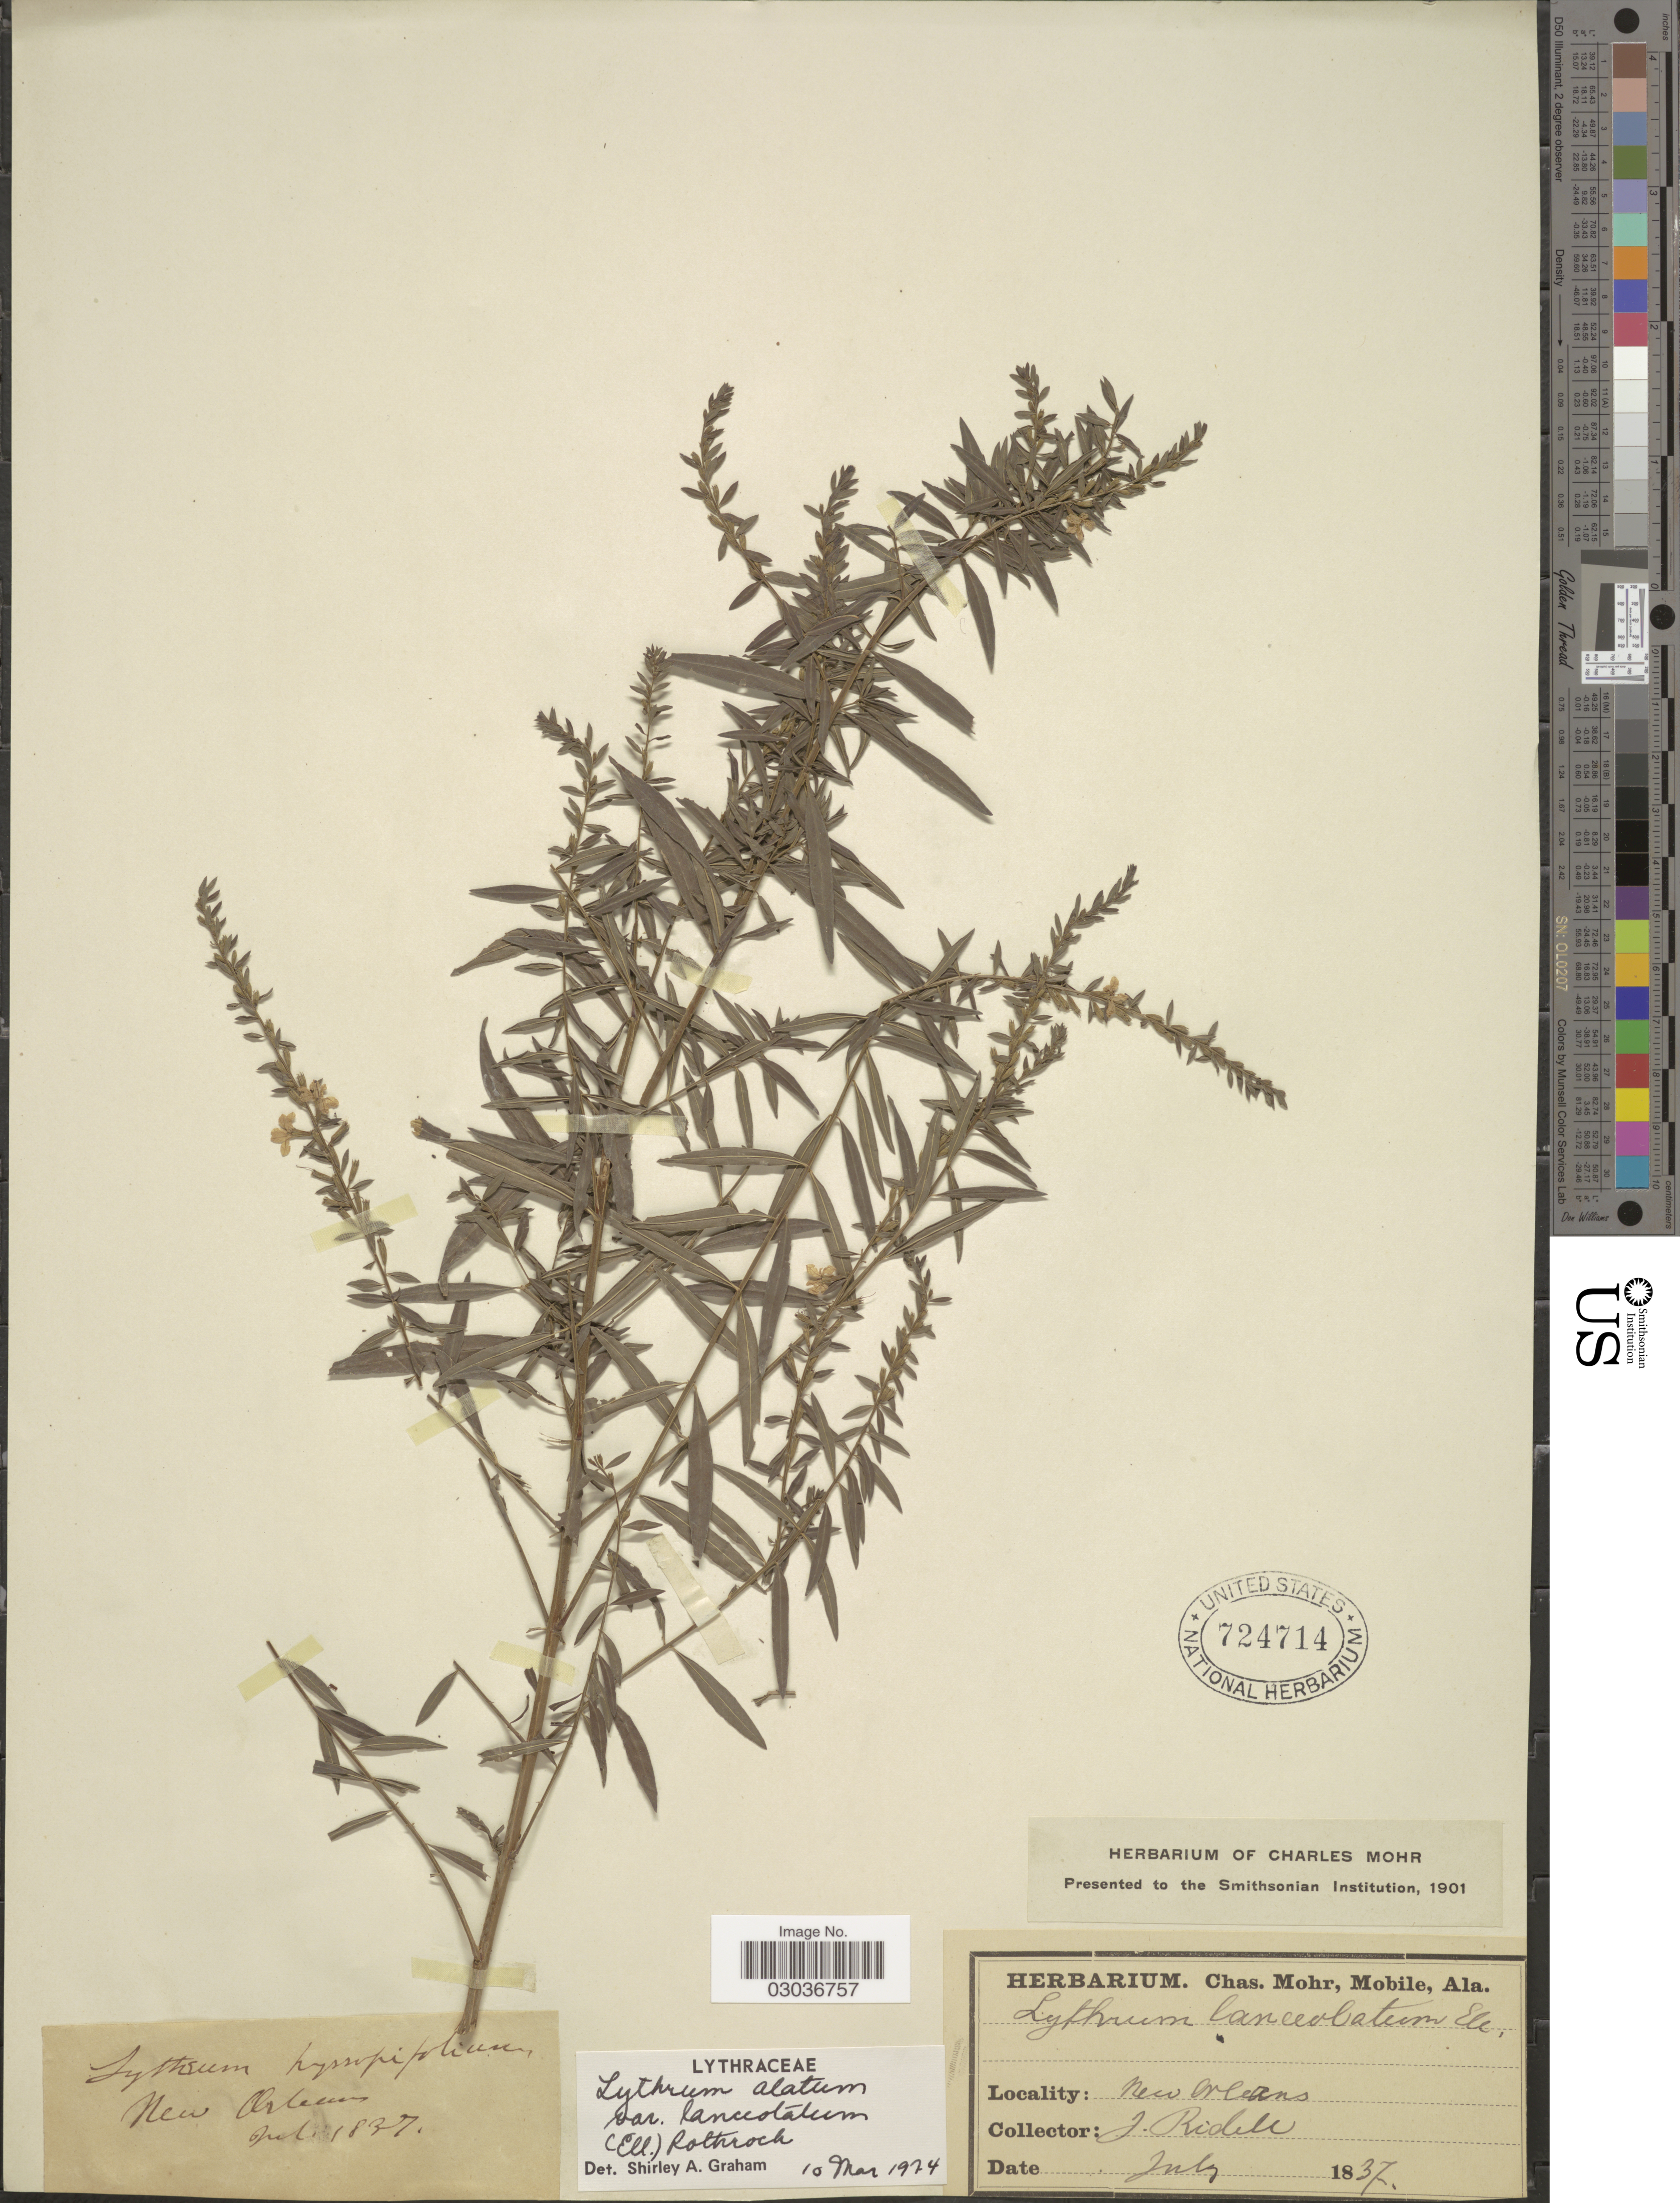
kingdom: Plantae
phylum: Tracheophyta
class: Magnoliopsida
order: Myrtales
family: Lythraceae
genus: Lythrum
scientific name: Lythrum alatum var. lanceolatum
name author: (Elliott) A. Gray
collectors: J. Ridell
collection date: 1837-07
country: United States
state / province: Louisiana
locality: New Orleans.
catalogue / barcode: US 724714